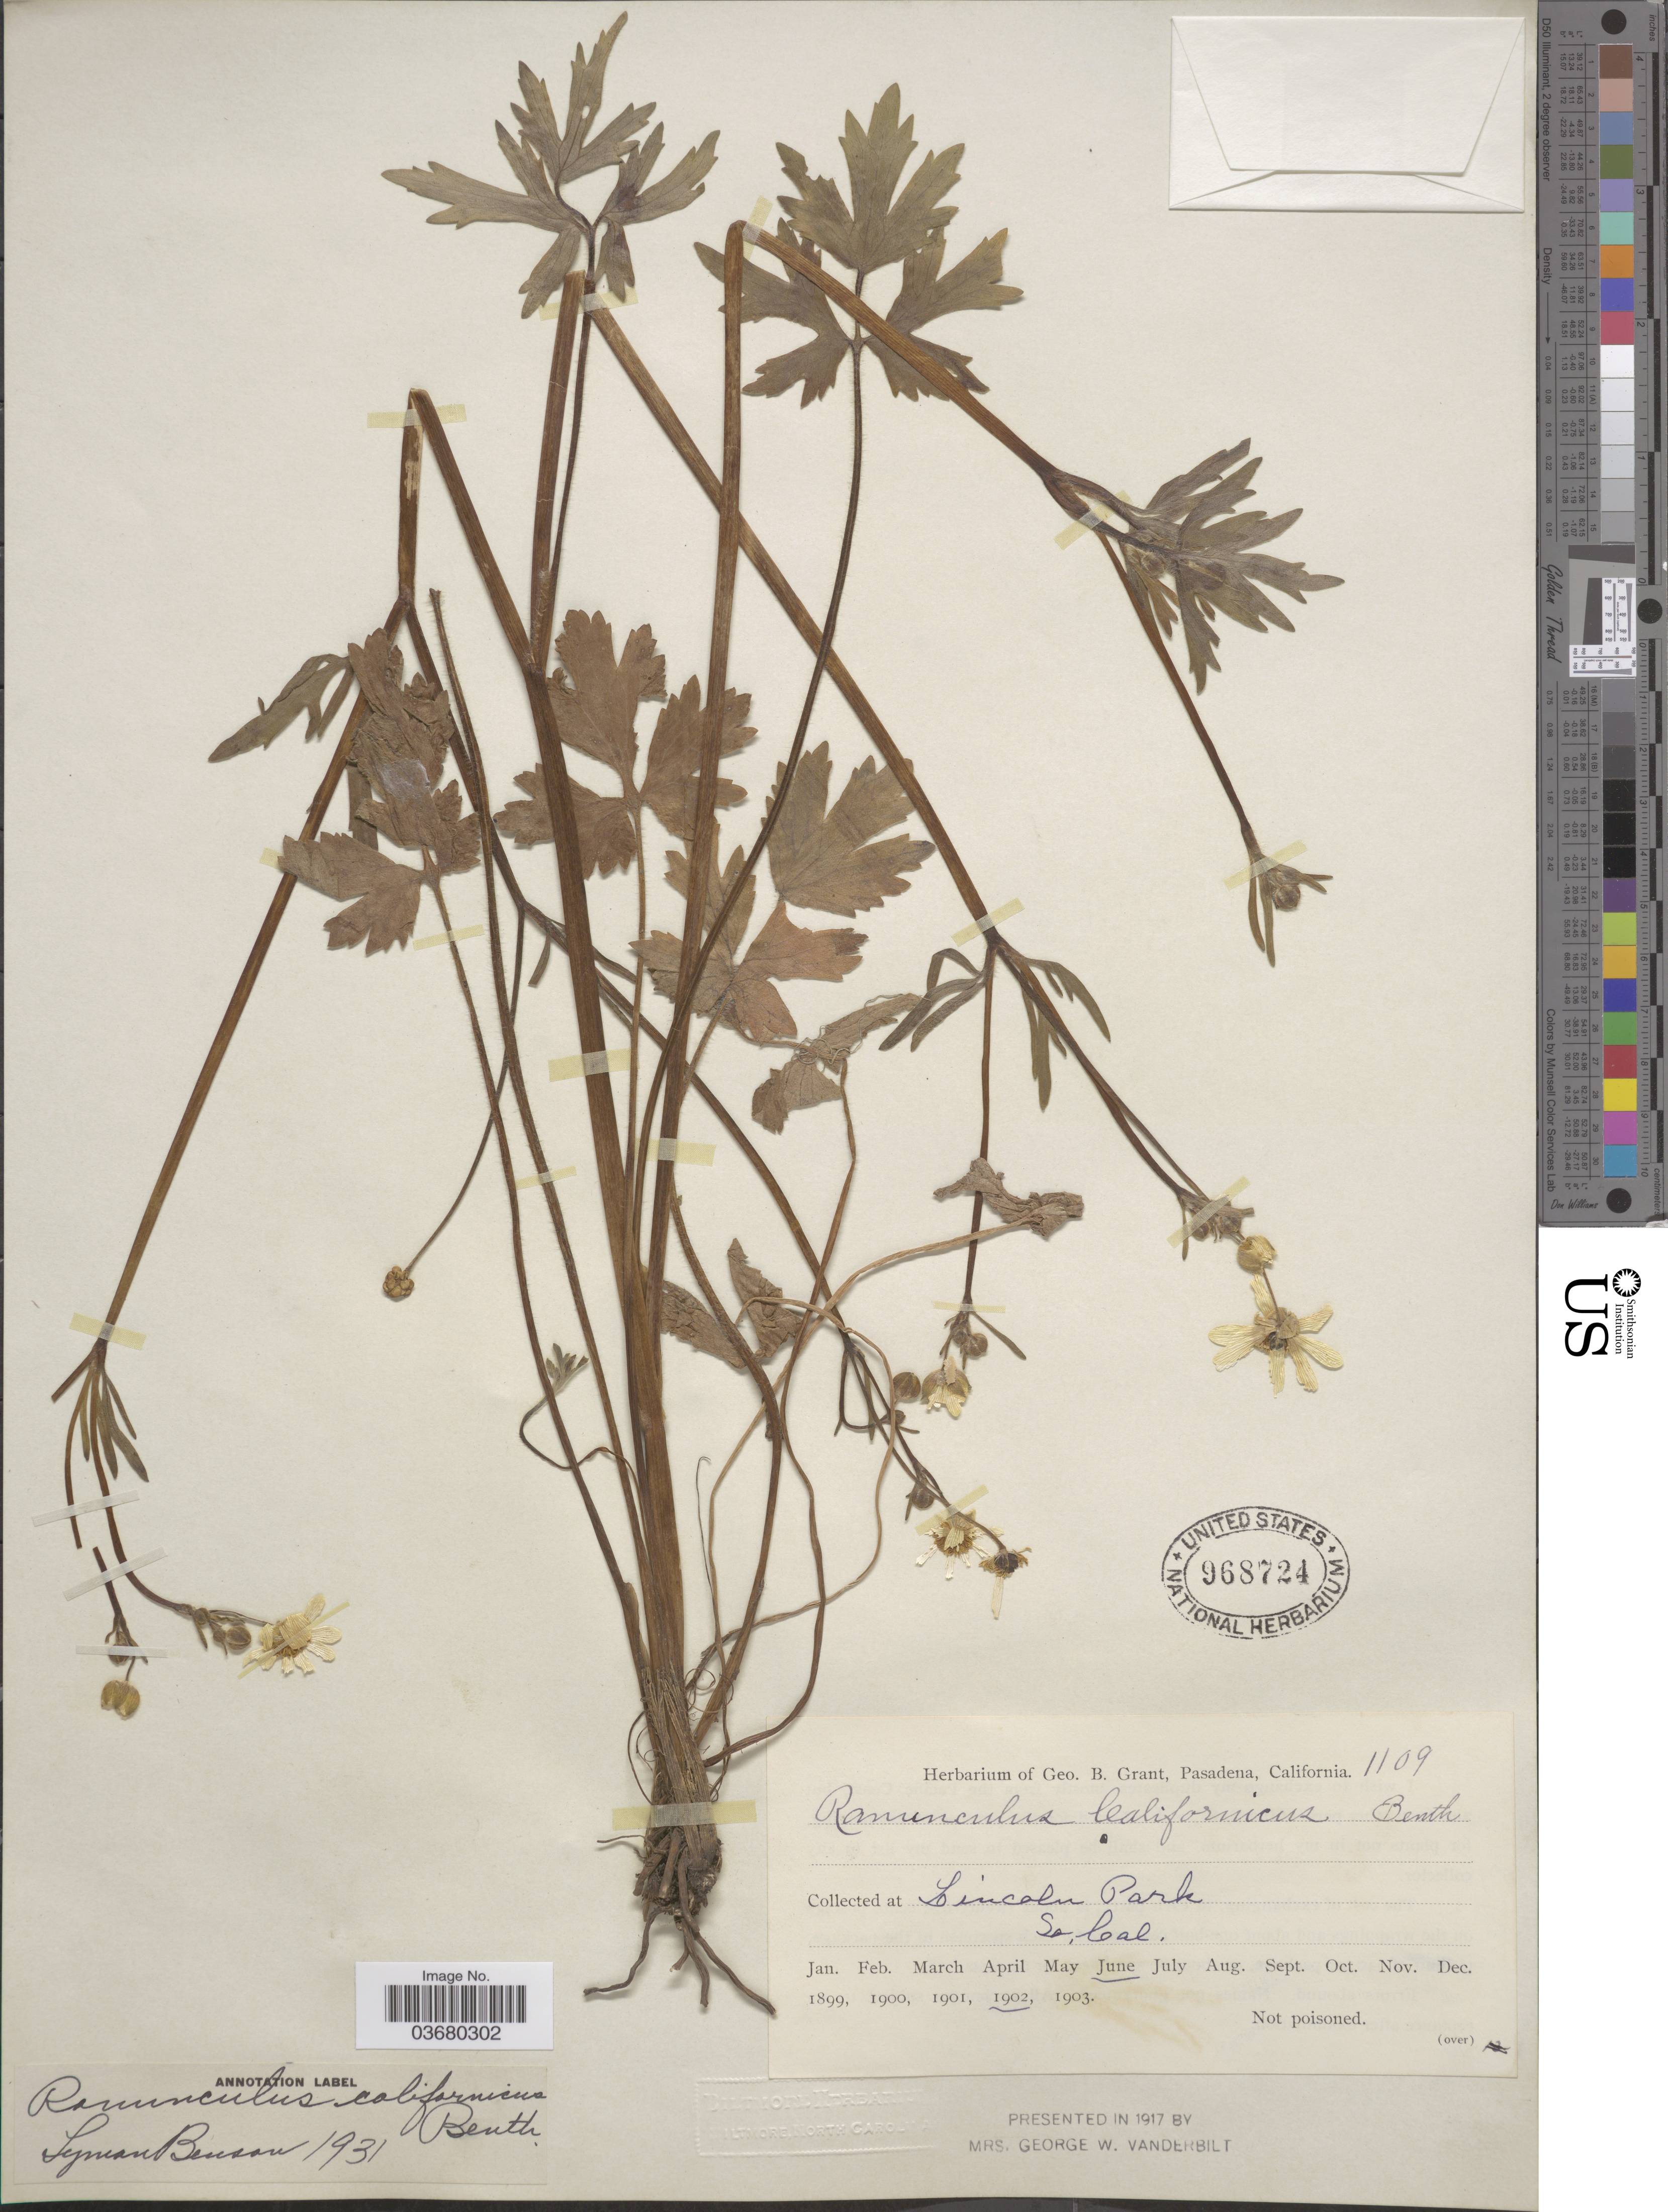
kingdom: Plantae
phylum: Tracheophyta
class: Magnoliopsida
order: Ranunculales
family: Ranunculaceae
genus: Ranunculus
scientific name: Ranunculus californicus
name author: Benth.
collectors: ex herb. Geo. B. Grant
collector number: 1109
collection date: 1902-06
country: United States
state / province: California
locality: Lincoln Park So. Cal.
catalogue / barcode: US 968724